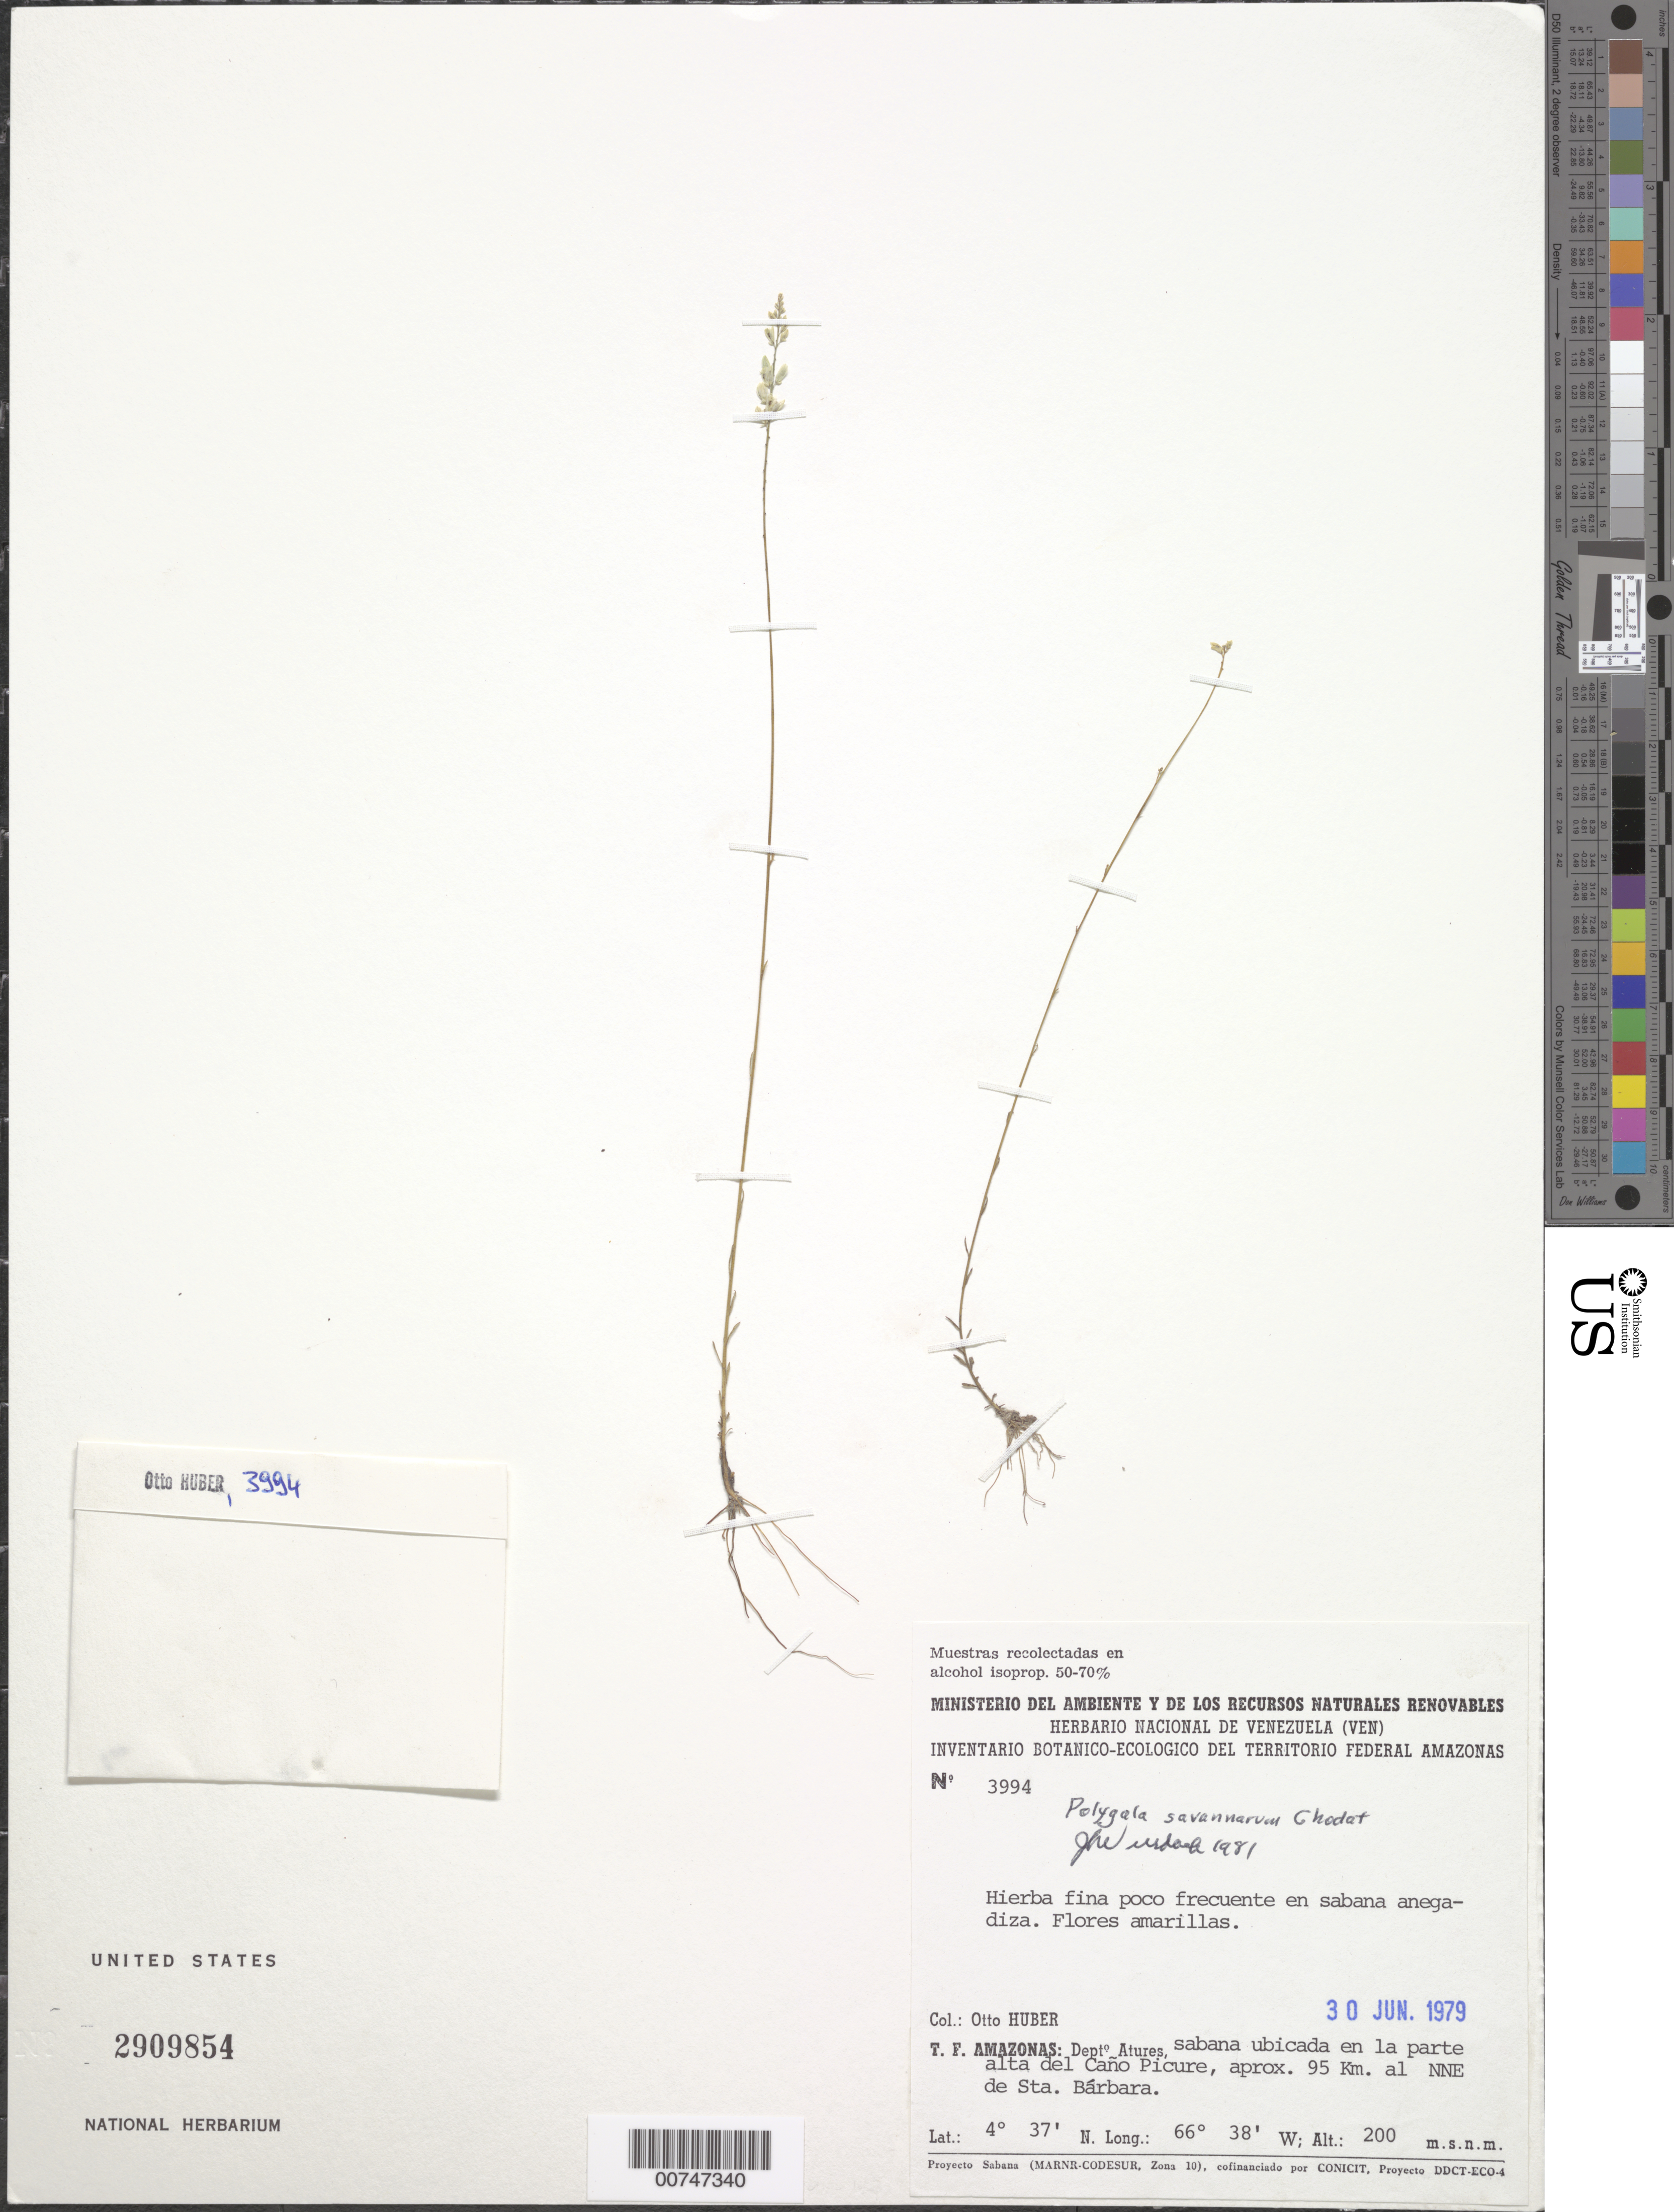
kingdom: Plantae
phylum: Tracheophyta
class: Magnoliopsida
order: Fabales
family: Polygalaceae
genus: Polygala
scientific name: Polygala savannarum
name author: Chodat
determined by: Wurdack, John J., (US), US (UNITED STATES)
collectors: O. Huber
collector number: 3994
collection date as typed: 30-Jun-79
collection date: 1979-06-30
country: Venezuela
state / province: Amazonas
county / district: Atures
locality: Caño Picure, 95 km NNE of Sta. Barbara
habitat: Often flooded savanna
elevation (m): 200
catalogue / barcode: US 2909854